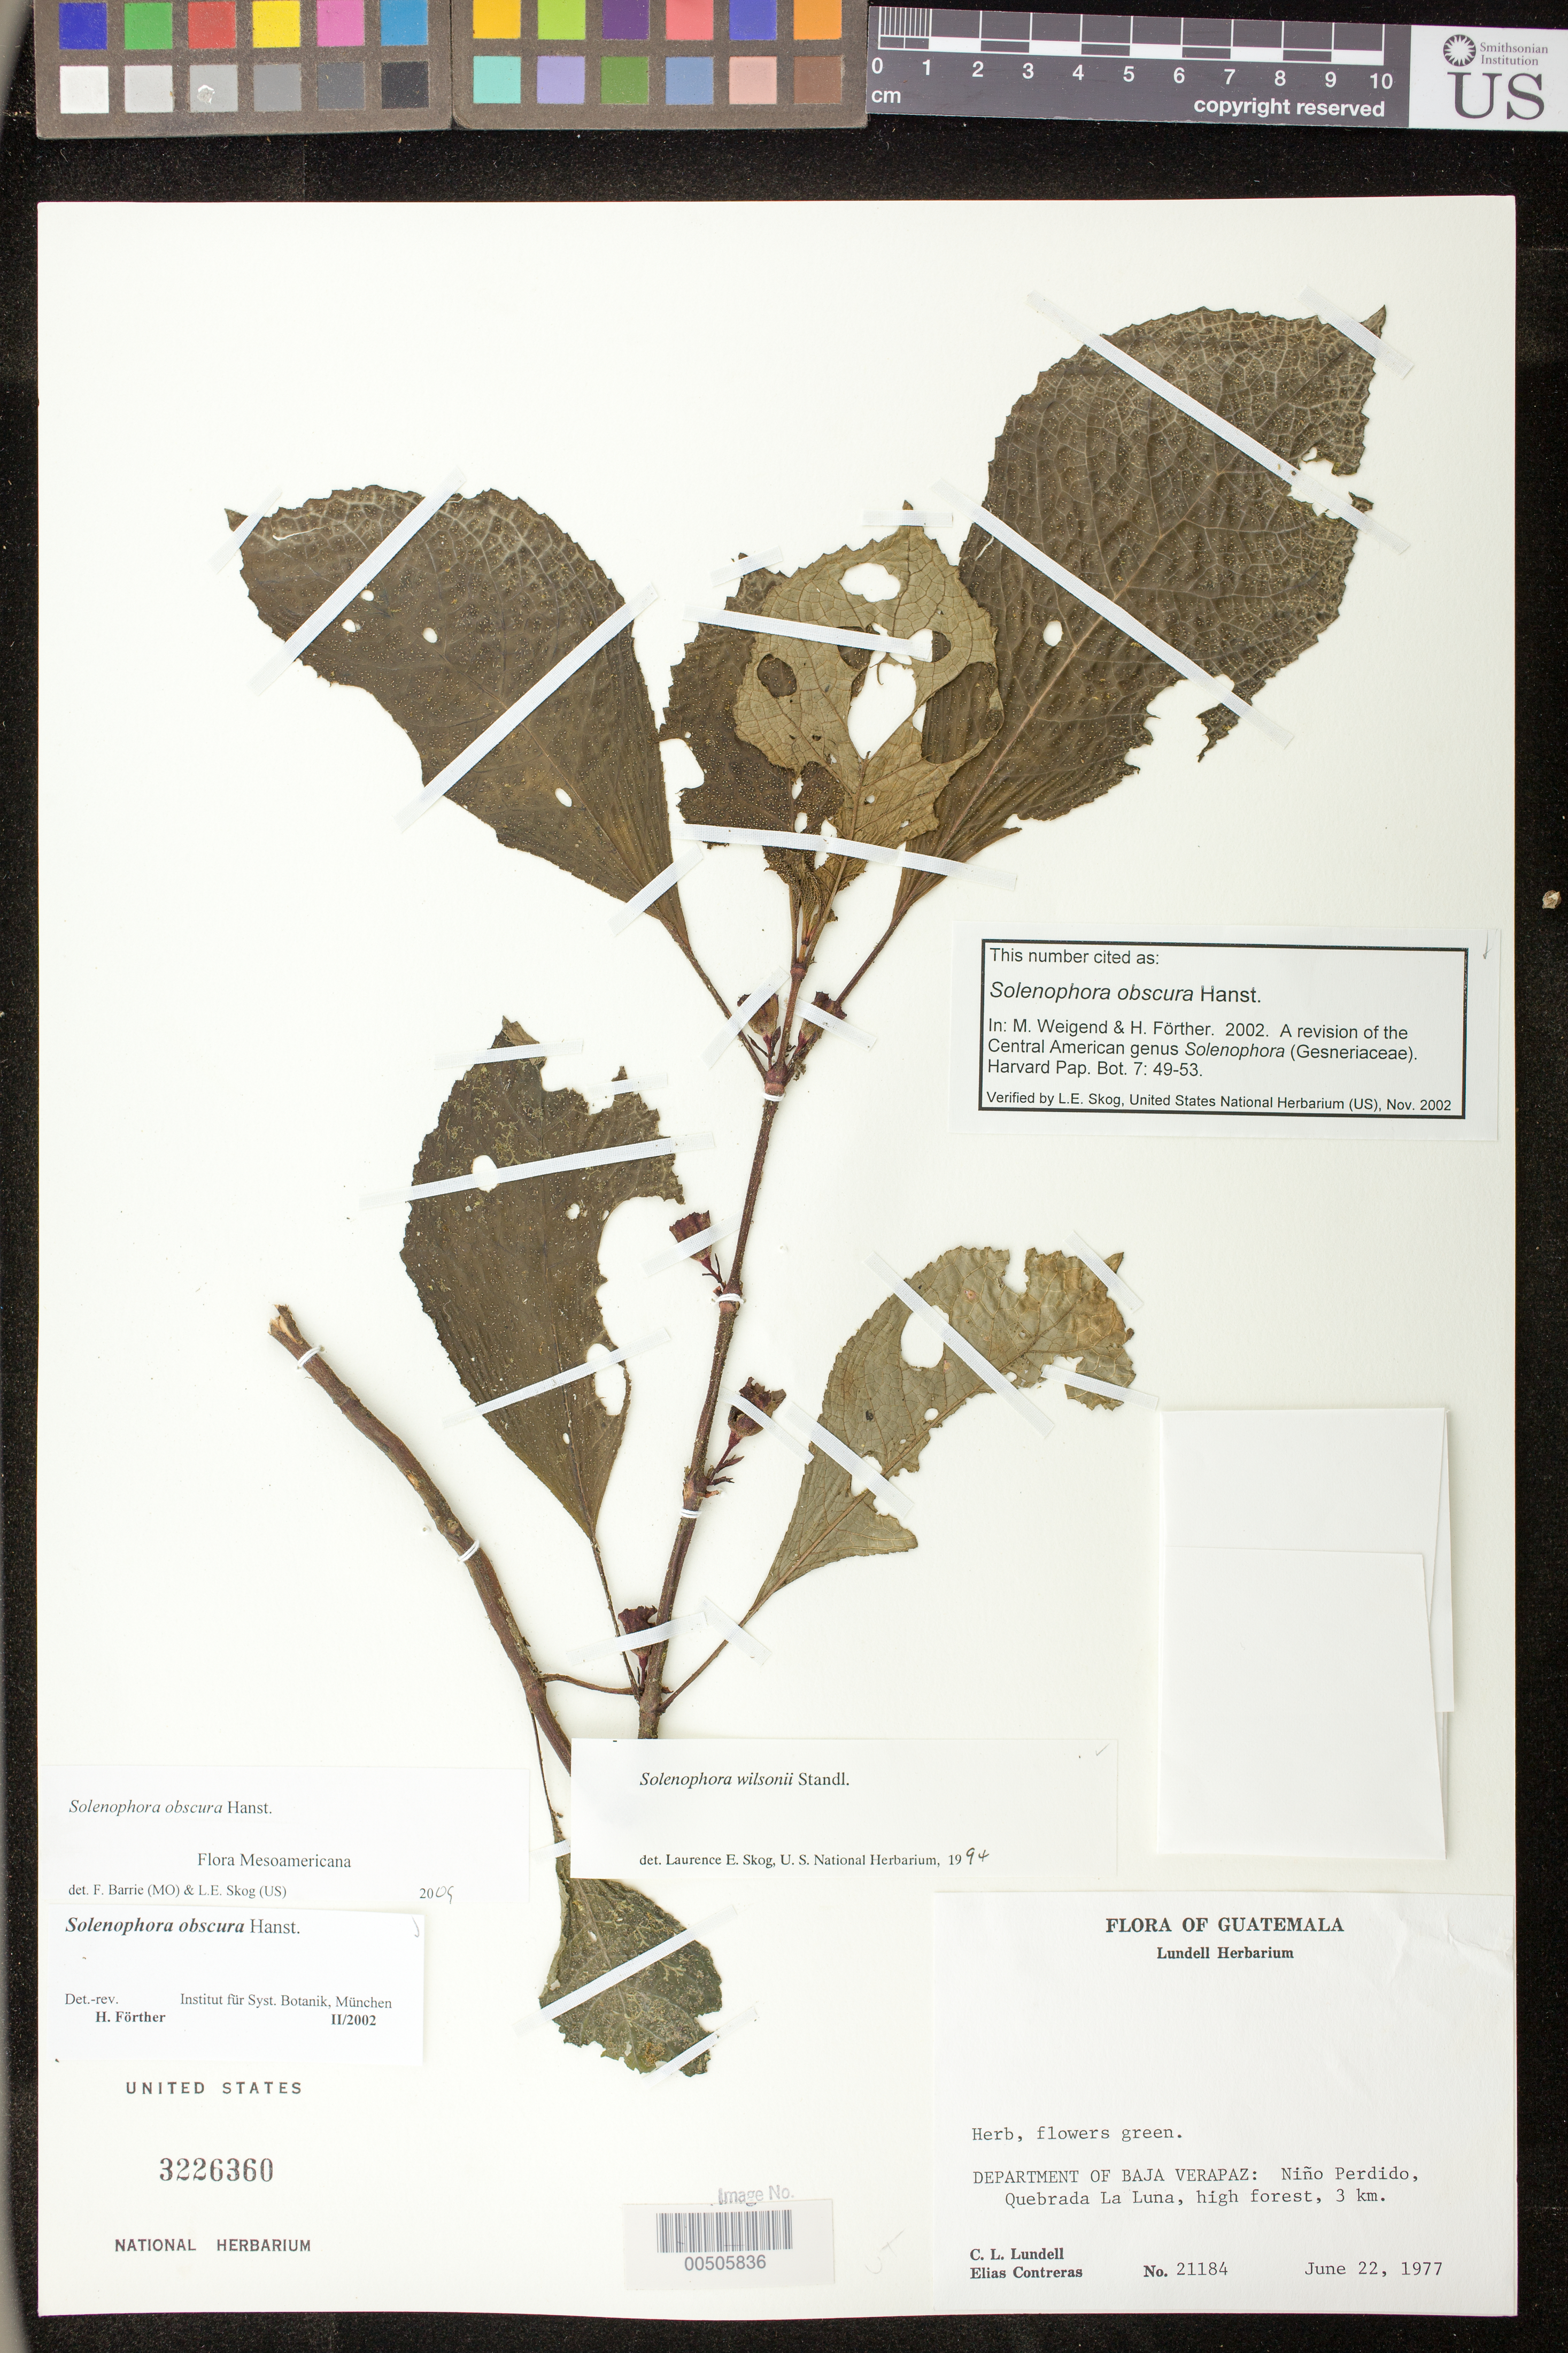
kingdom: Plantae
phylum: Tracheophyta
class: Magnoliopsida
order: Lamiales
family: Gesneriaceae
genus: Solenophora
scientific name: Solenophora obscura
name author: Hanst.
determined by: Weigend; Förther, Harald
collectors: C. L. Lundell & E. Contreras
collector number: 21184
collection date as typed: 22 Jun 1977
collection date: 1977-06-22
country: Guatemala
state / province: Baja Verapaz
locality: Niño Perdido, Quebrada La Luna, 3 km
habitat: High forest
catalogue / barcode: US 3226360